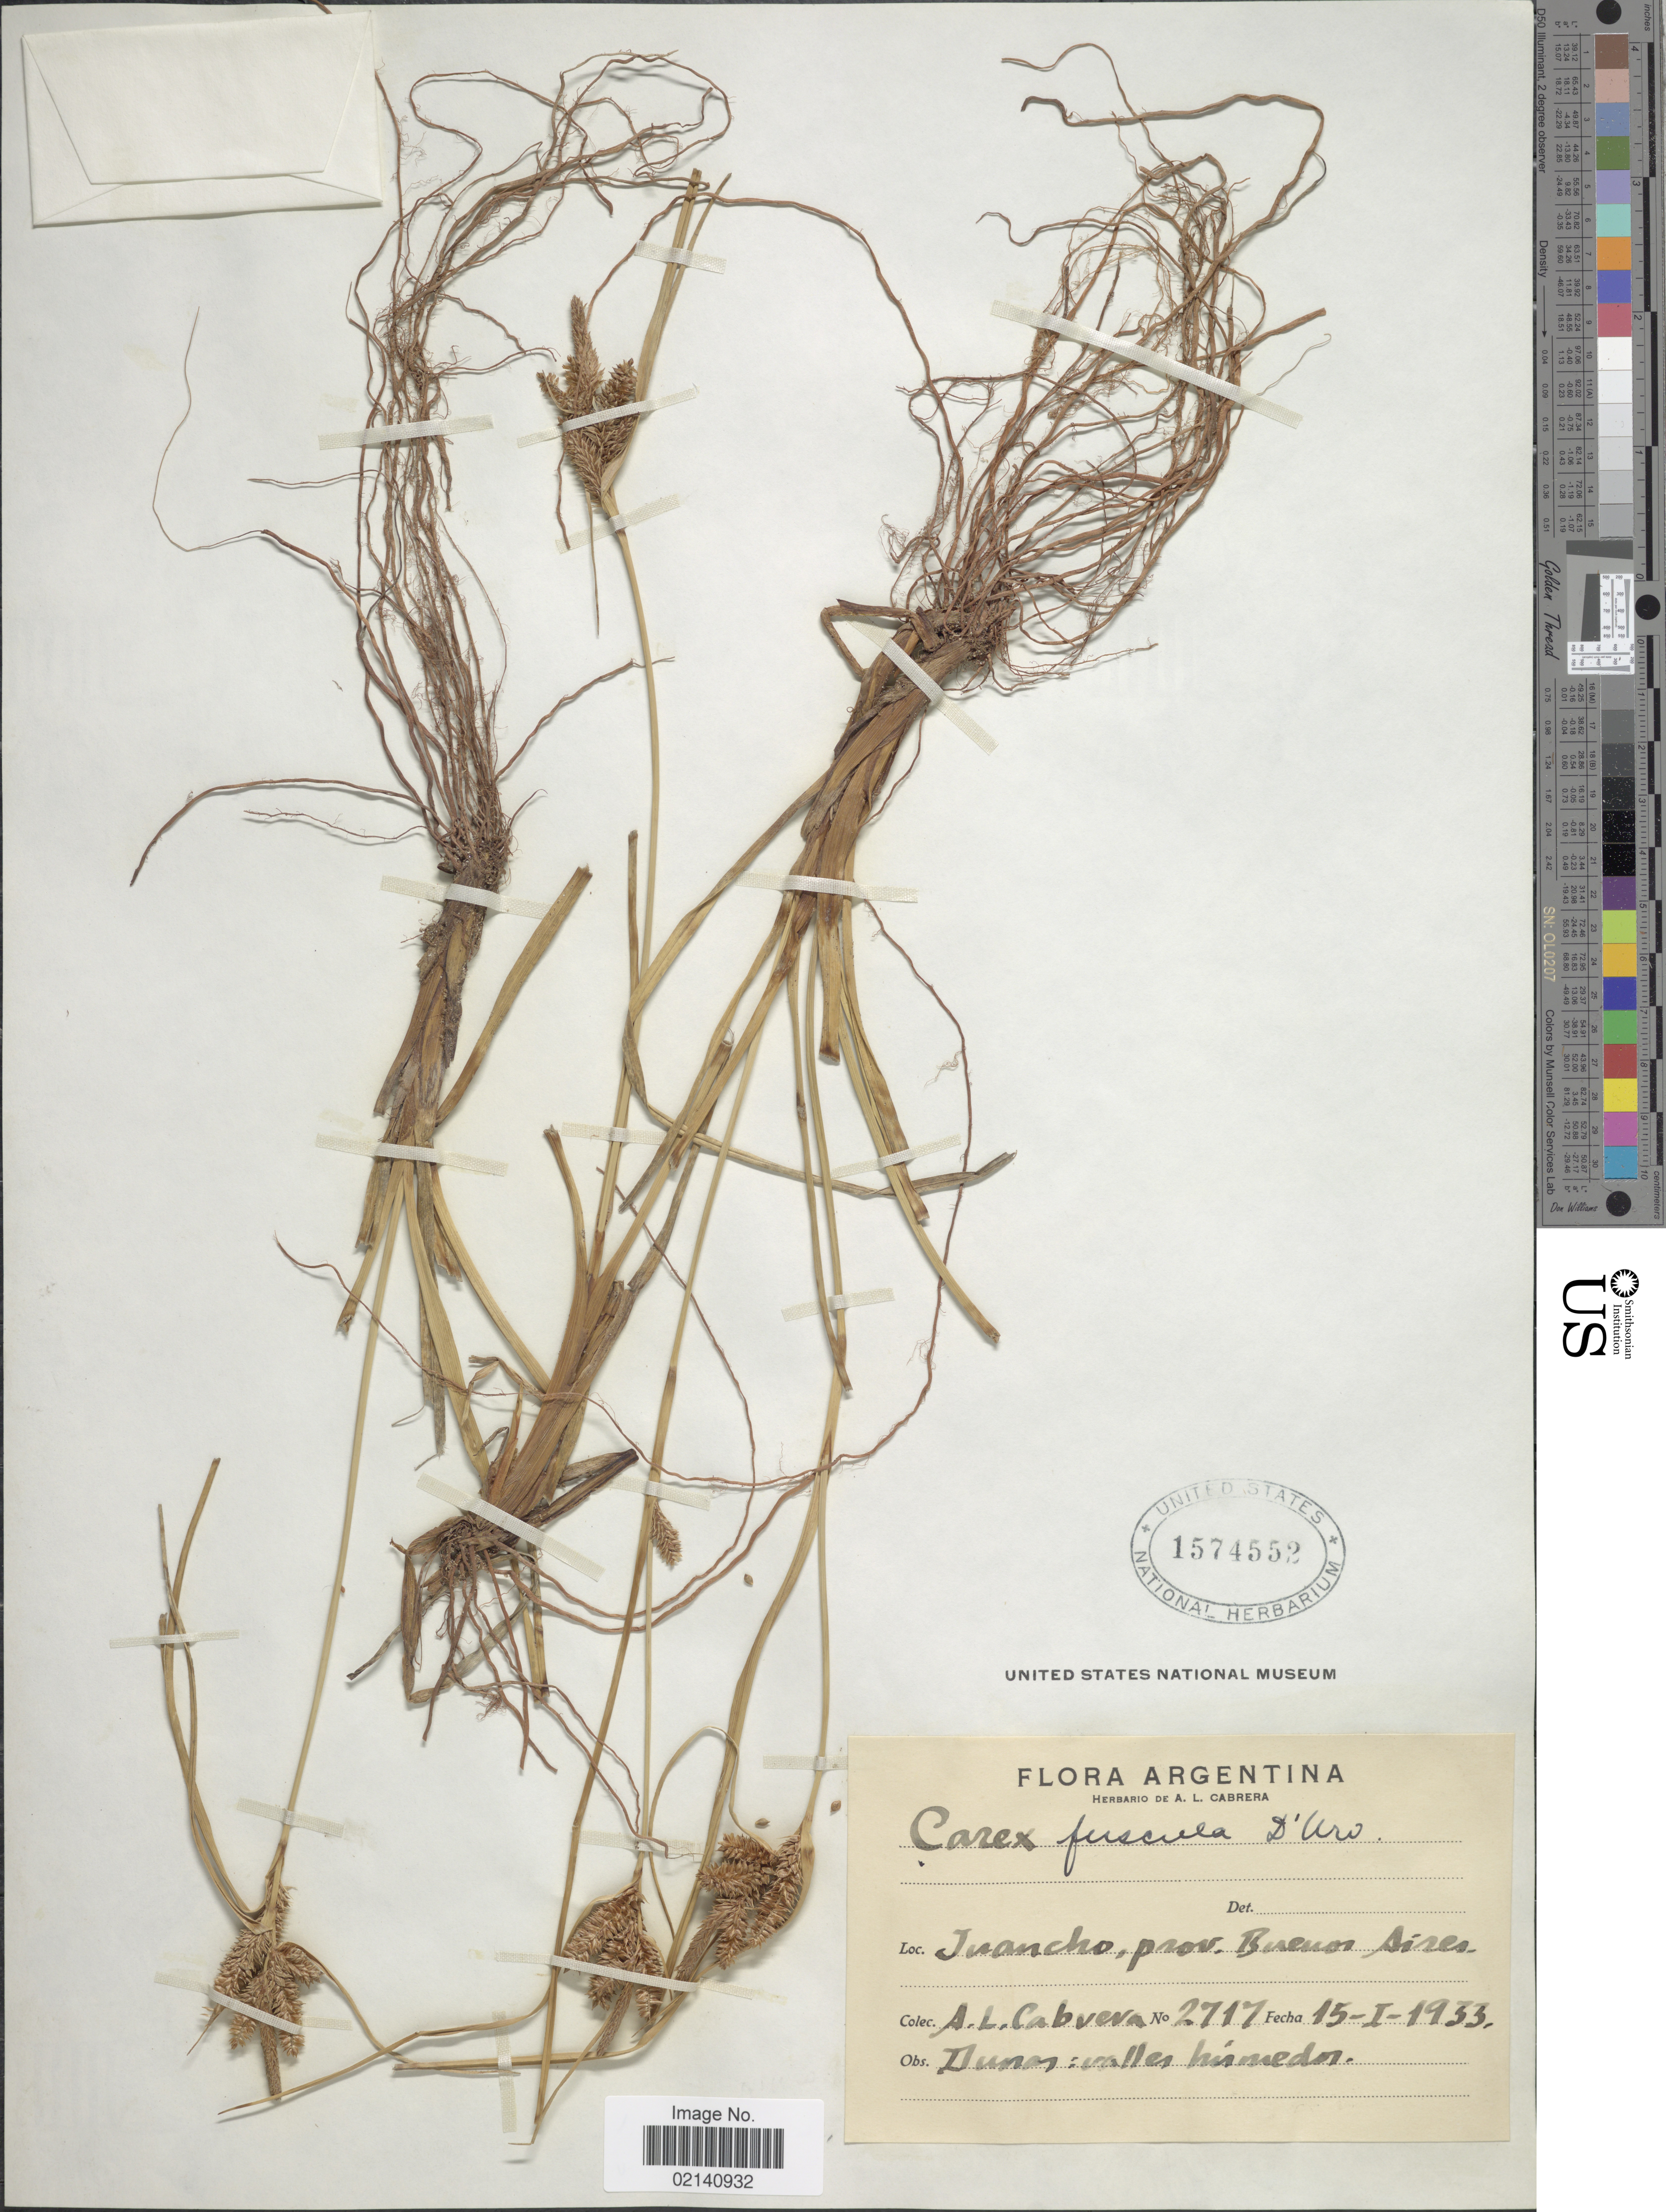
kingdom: Plantae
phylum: Tracheophyta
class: Liliopsida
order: Poales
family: Cyperaceae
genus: Carex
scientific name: Carex catharinensis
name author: Boeckeler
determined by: Jimnéz-Mejias, Pedro, (UPOS), Universidad Pablo de Olavide (SPAIN)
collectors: A. L. Cabrera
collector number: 2717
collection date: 1933-01-15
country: Argentina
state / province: Buenos Aires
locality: Juancho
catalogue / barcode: US 1574552